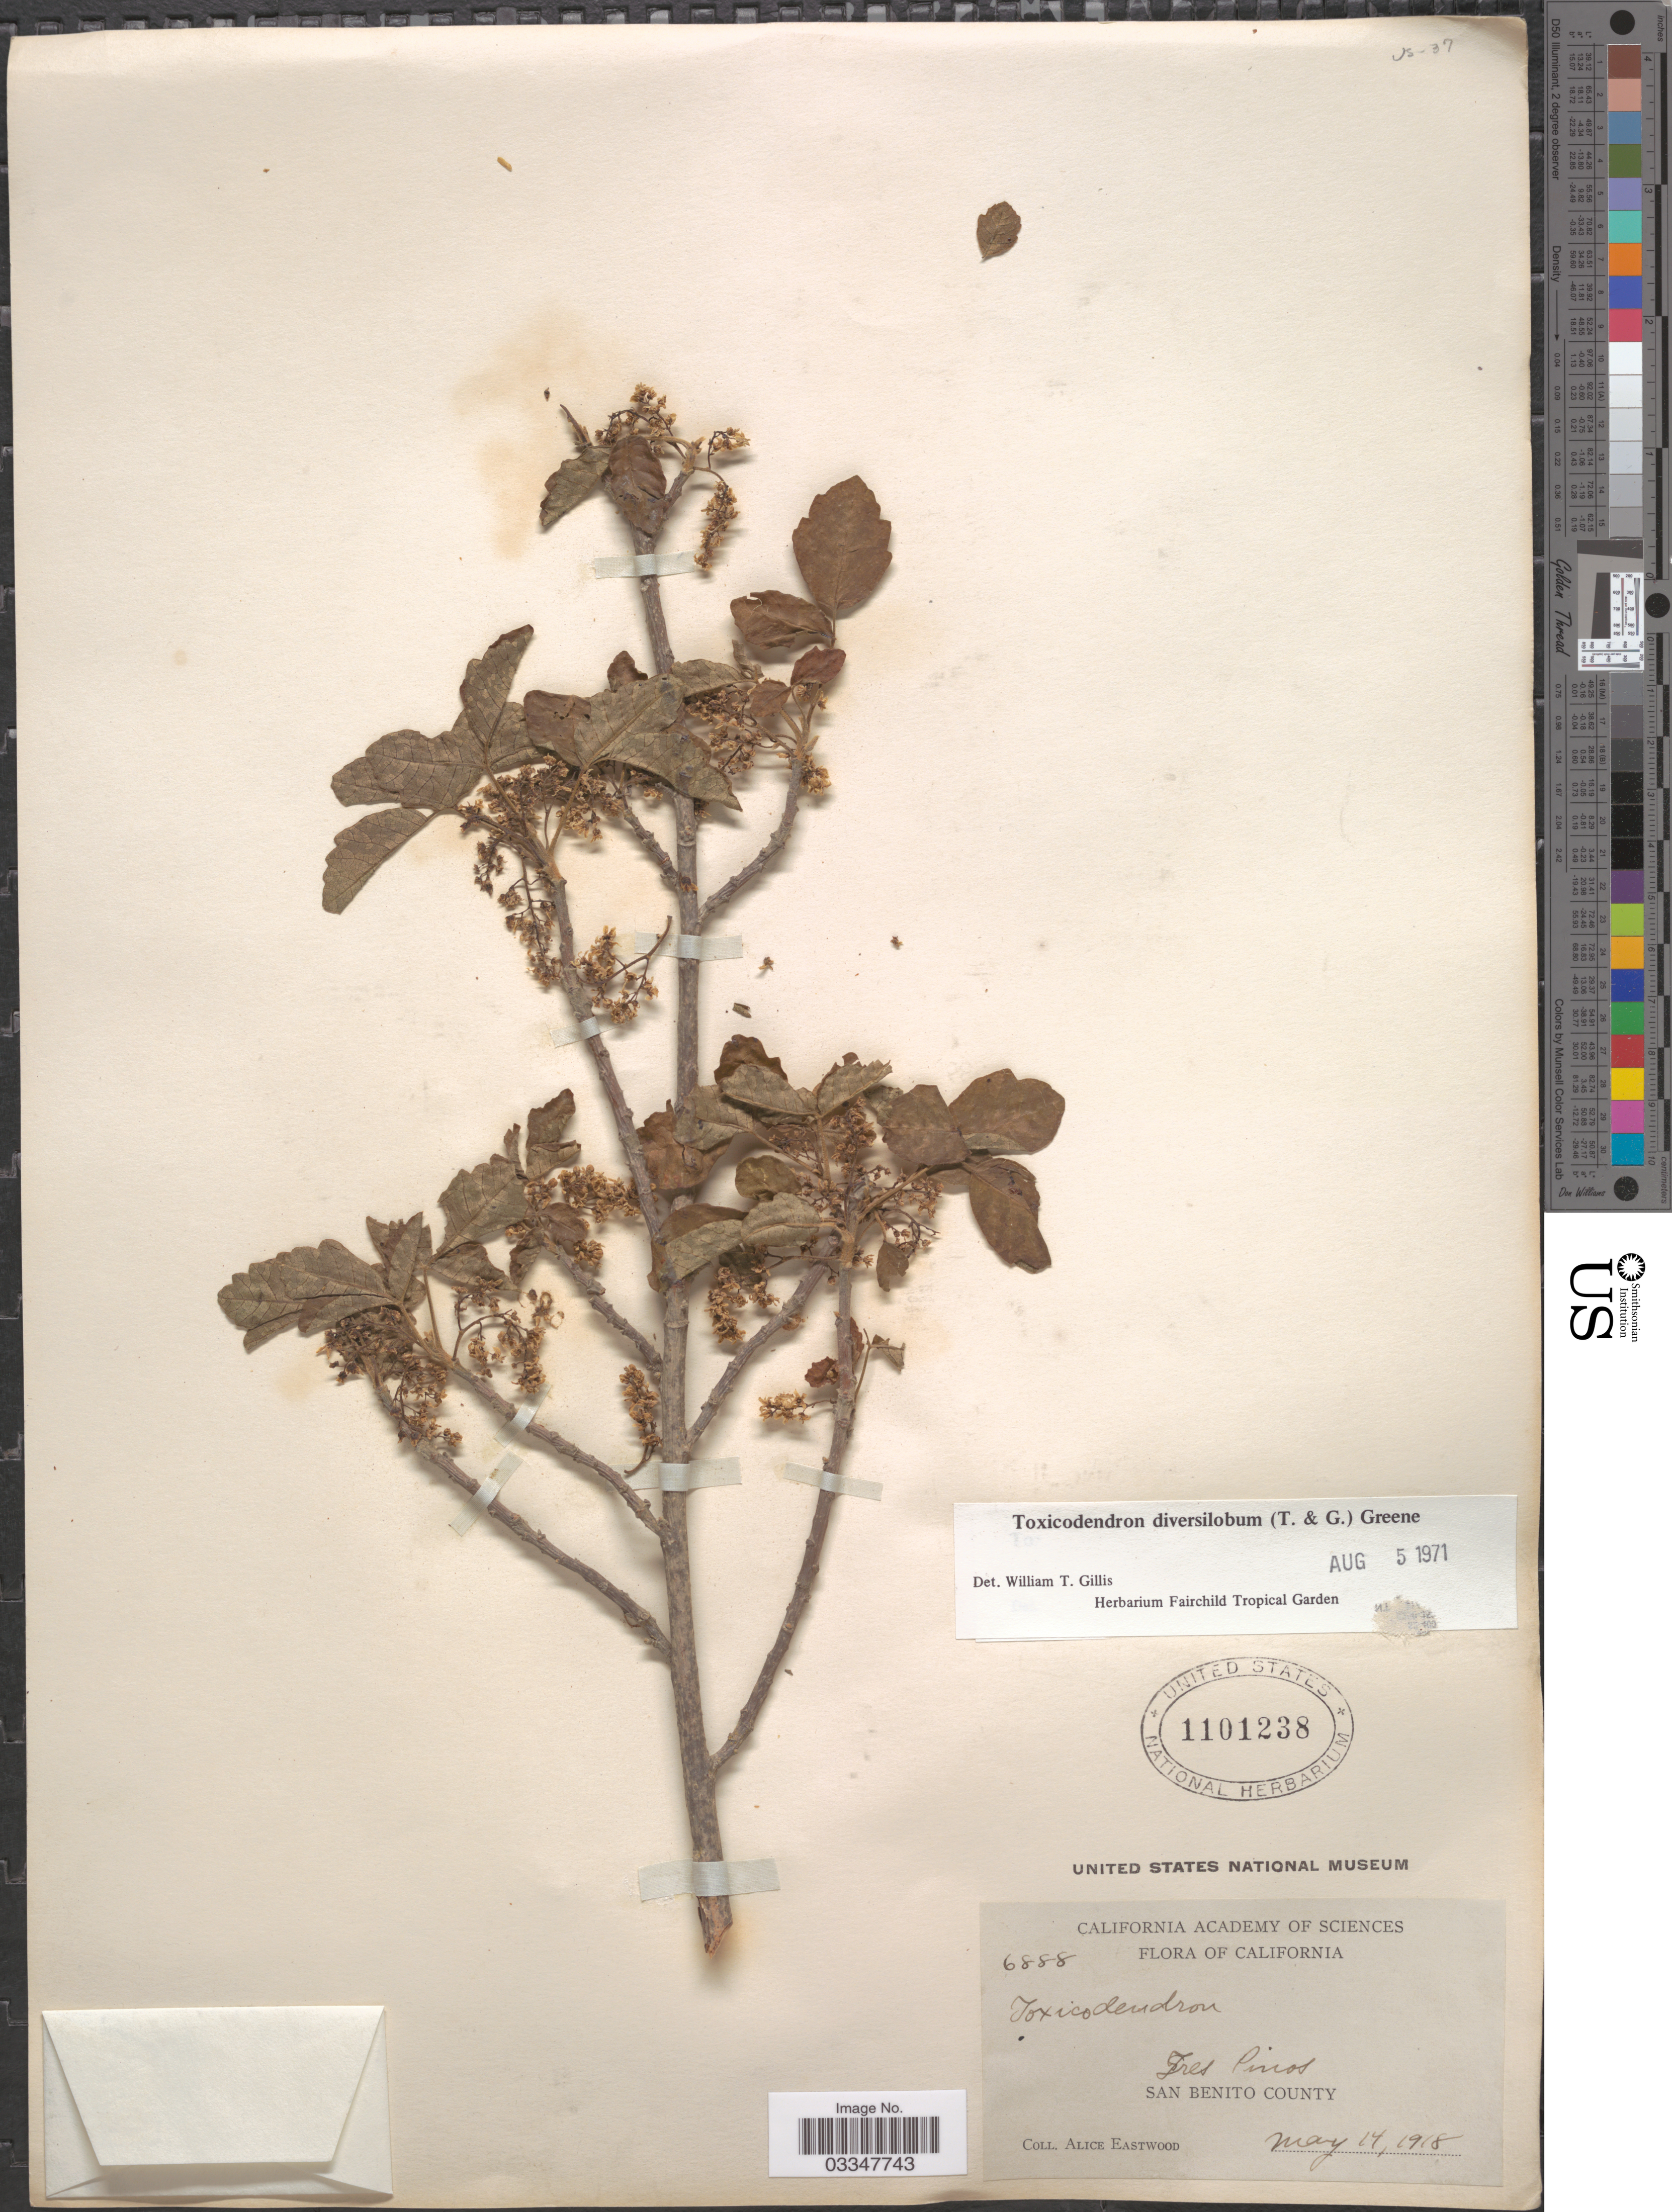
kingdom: Plantae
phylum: Tracheophyta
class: Magnoliopsida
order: Sapindales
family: Anacardiaceae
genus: Toxicodendron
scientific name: Toxicodendron diversilobum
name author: (Torr. & A. Gray) Greene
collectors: A. Eastwood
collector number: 6888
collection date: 1918-05-14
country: United States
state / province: California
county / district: San Benito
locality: Tres Pinos. San Benito County.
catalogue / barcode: US 1101238